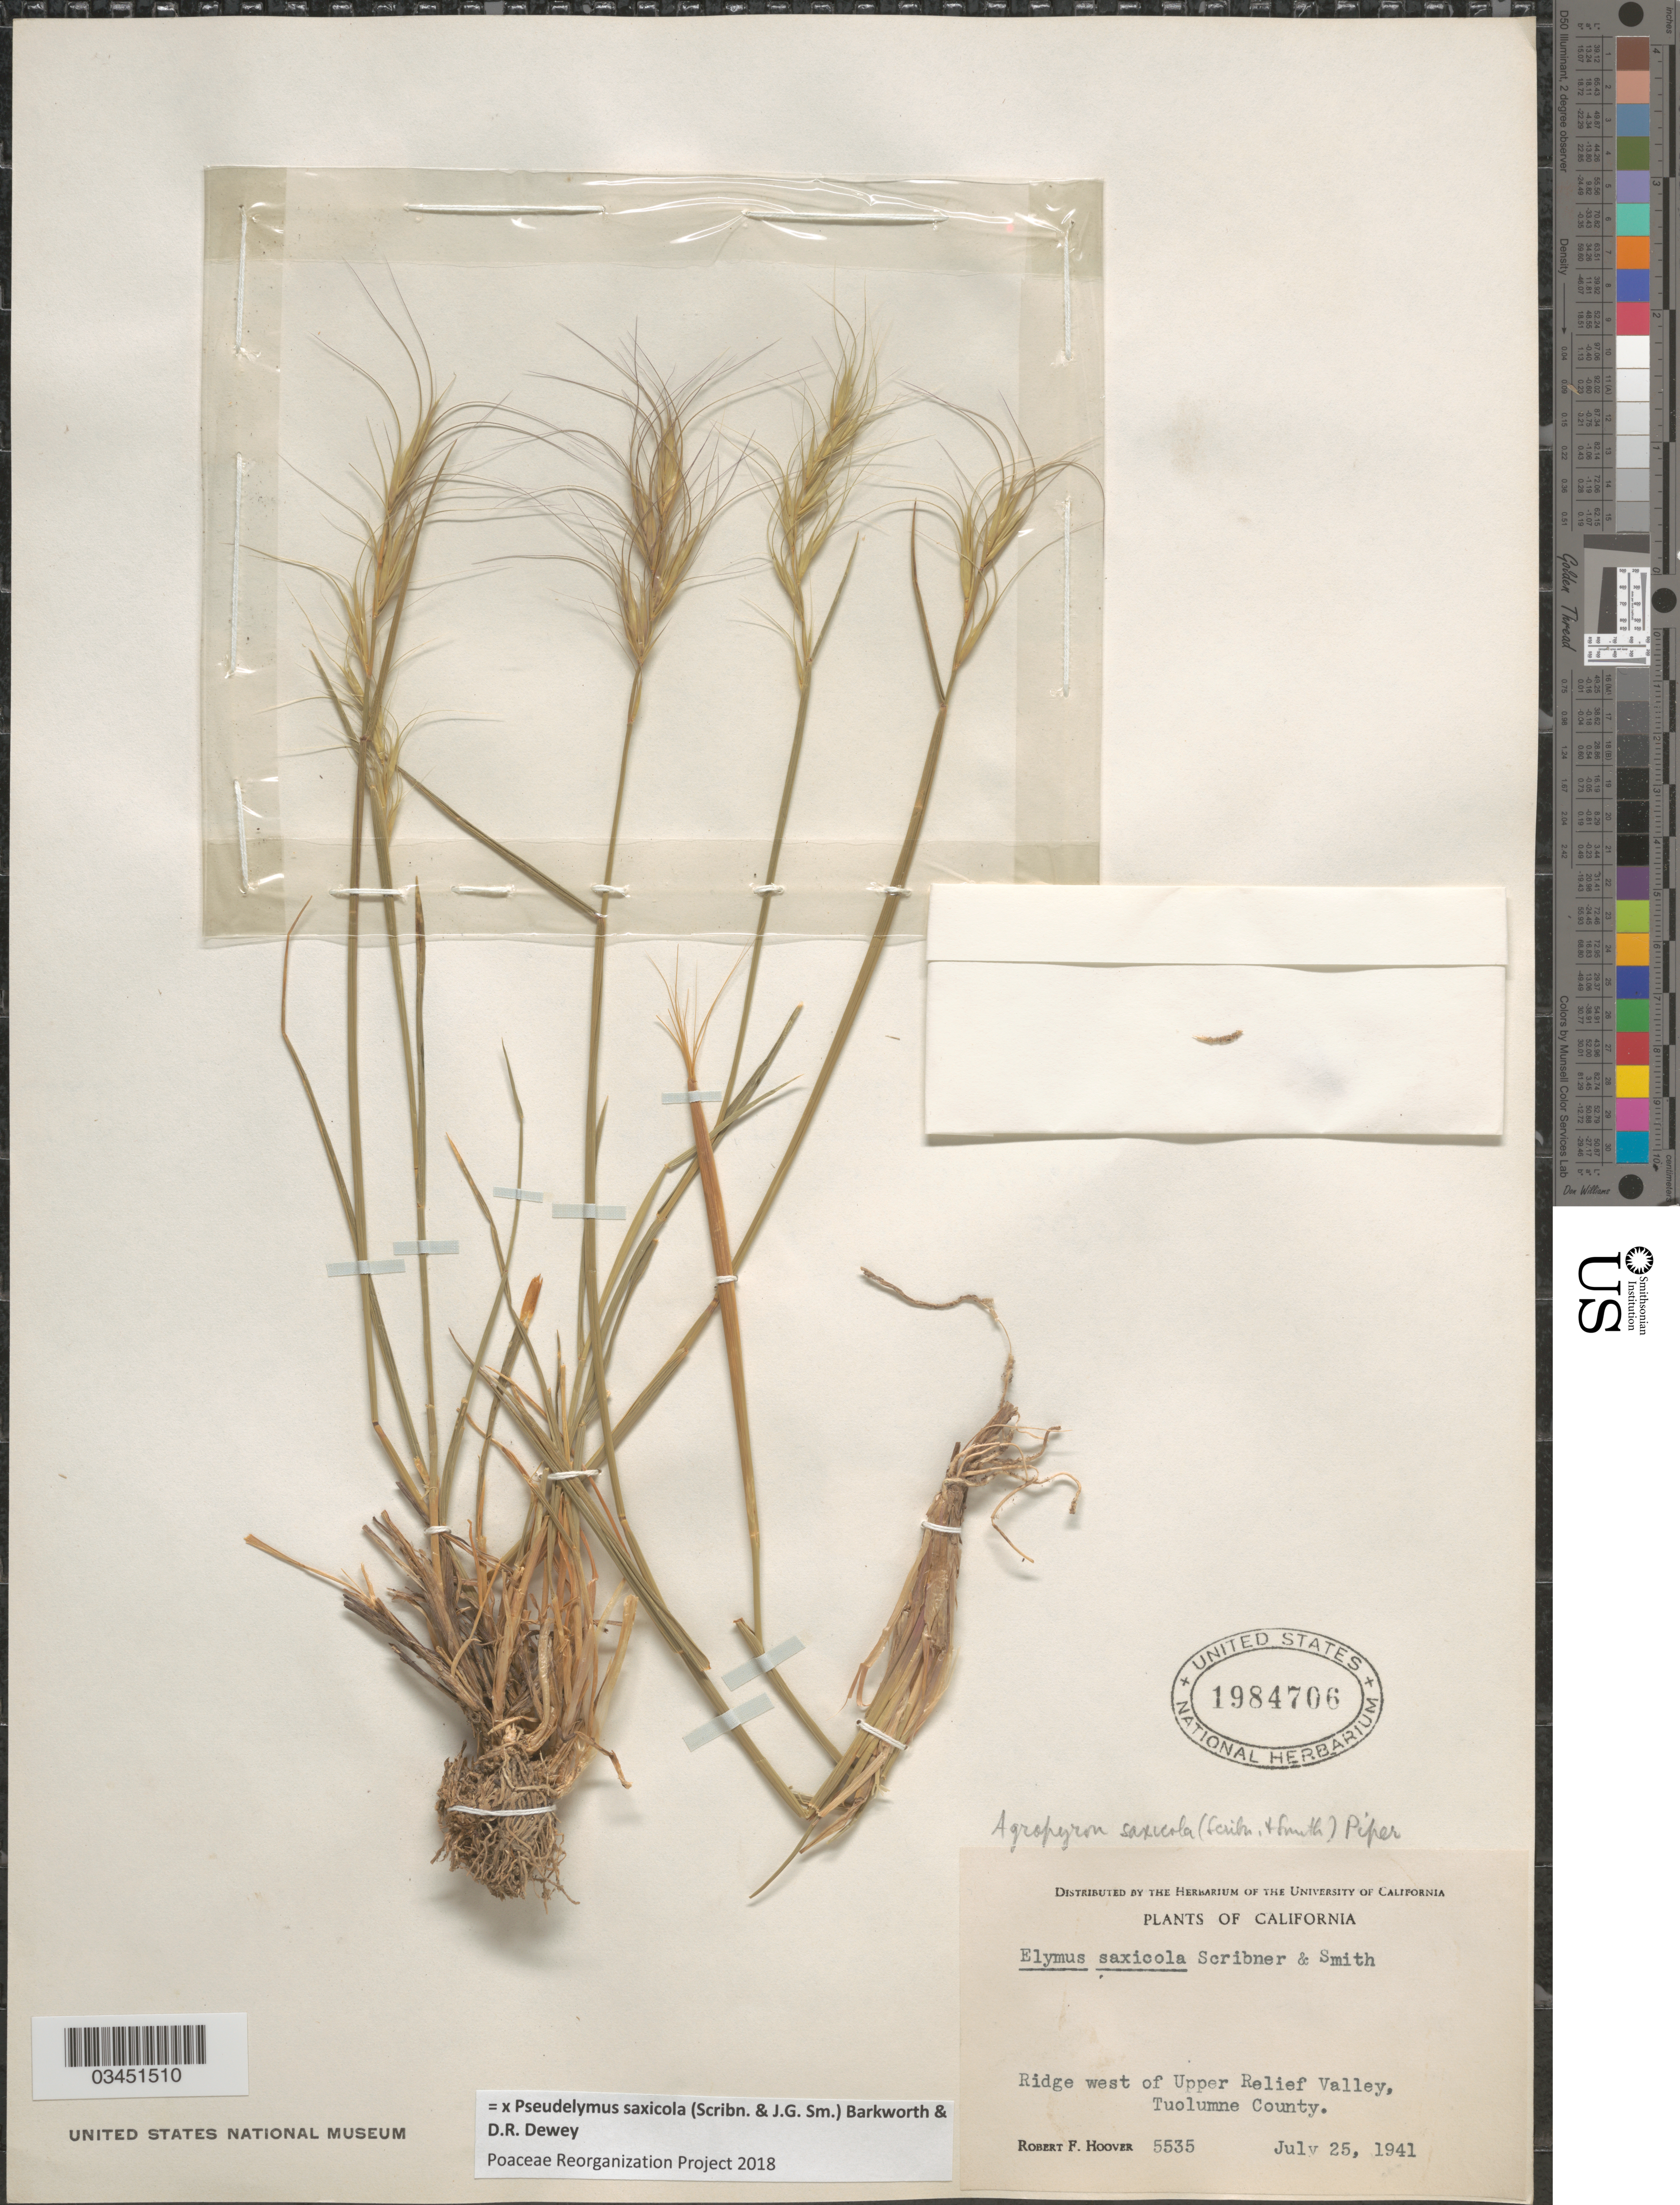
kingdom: Plantae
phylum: Tracheophyta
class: Liliopsida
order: Poales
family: Poaceae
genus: Pseudelymus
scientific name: x Pseudelymus saxicola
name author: (Scribn. & J.G. Sm.) Barkworth & Dewey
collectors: R. F. Hoover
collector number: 5535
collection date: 1941-07-25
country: United States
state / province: California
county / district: Tuolumne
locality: Ridge west of Upper Relief Valley, Tuolumne County.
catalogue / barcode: US 1984706